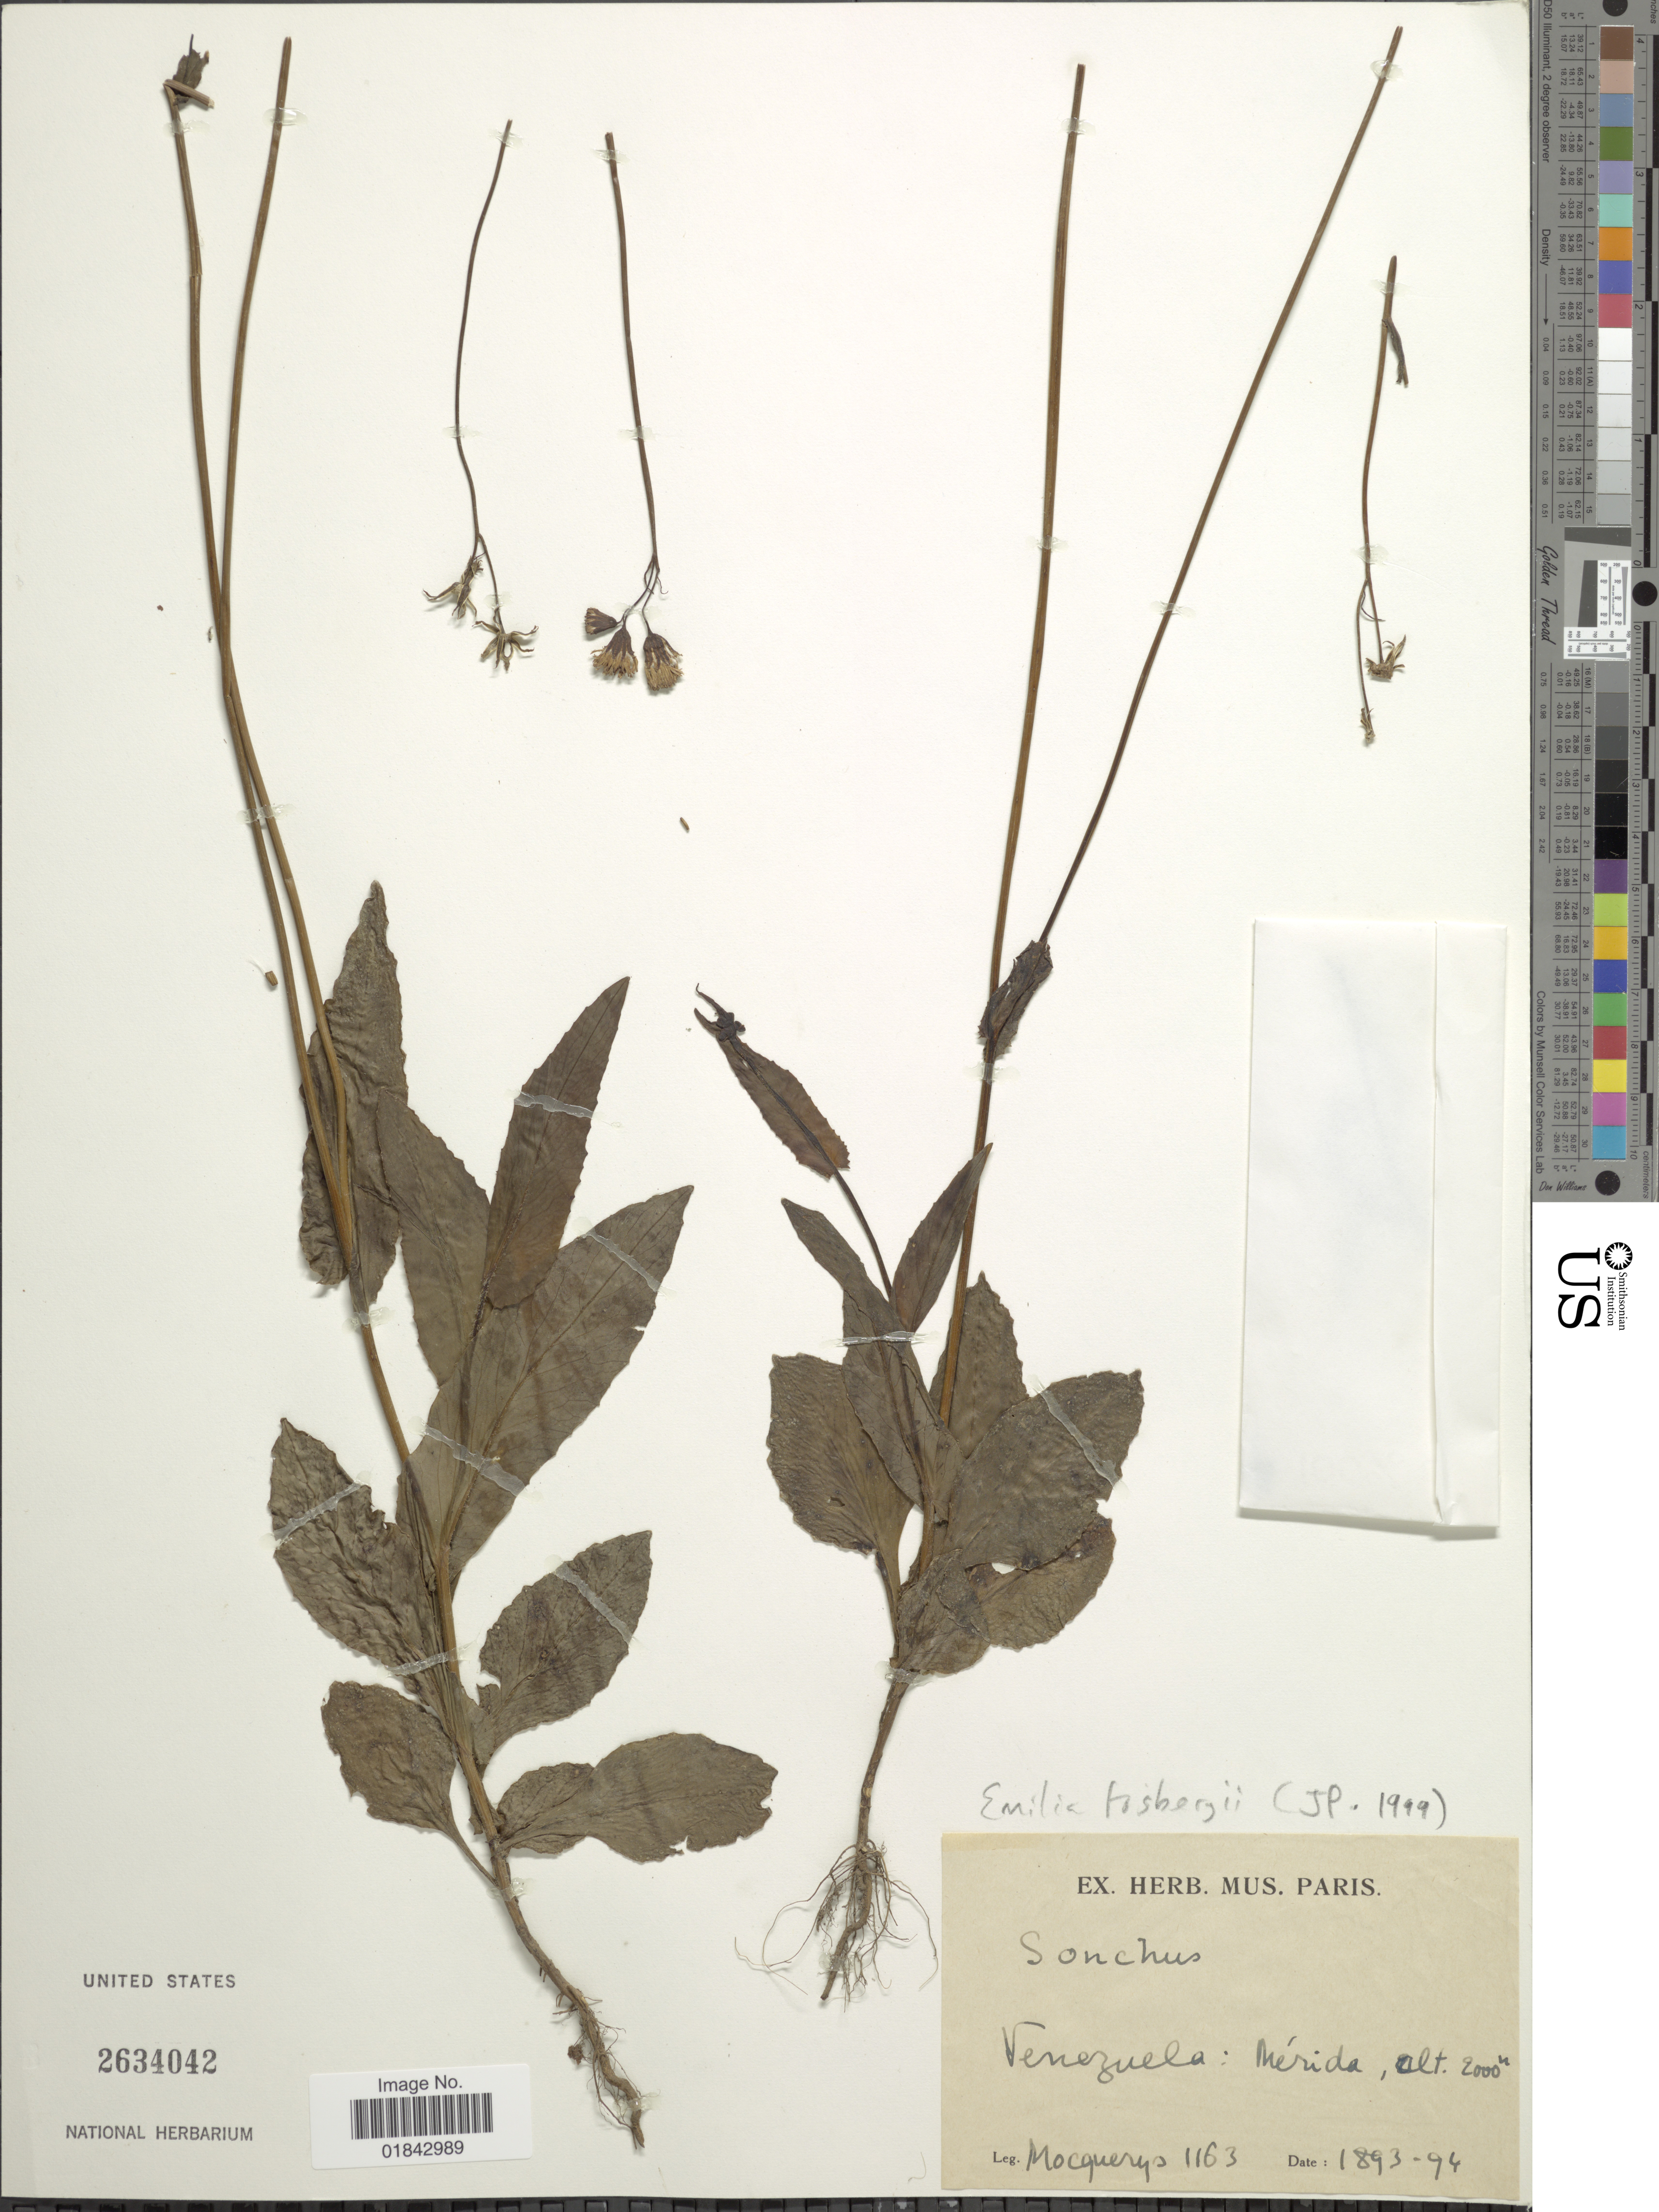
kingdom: Plantae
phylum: Tracheophyta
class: Magnoliopsida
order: Asterales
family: Asteraceae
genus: Emilia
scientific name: Emilia fosbergii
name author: Nicolson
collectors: A. Mocquerys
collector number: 1163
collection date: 1893/1894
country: Venezuela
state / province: Mérida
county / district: Libertador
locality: Mérida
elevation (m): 2000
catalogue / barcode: US 2634042